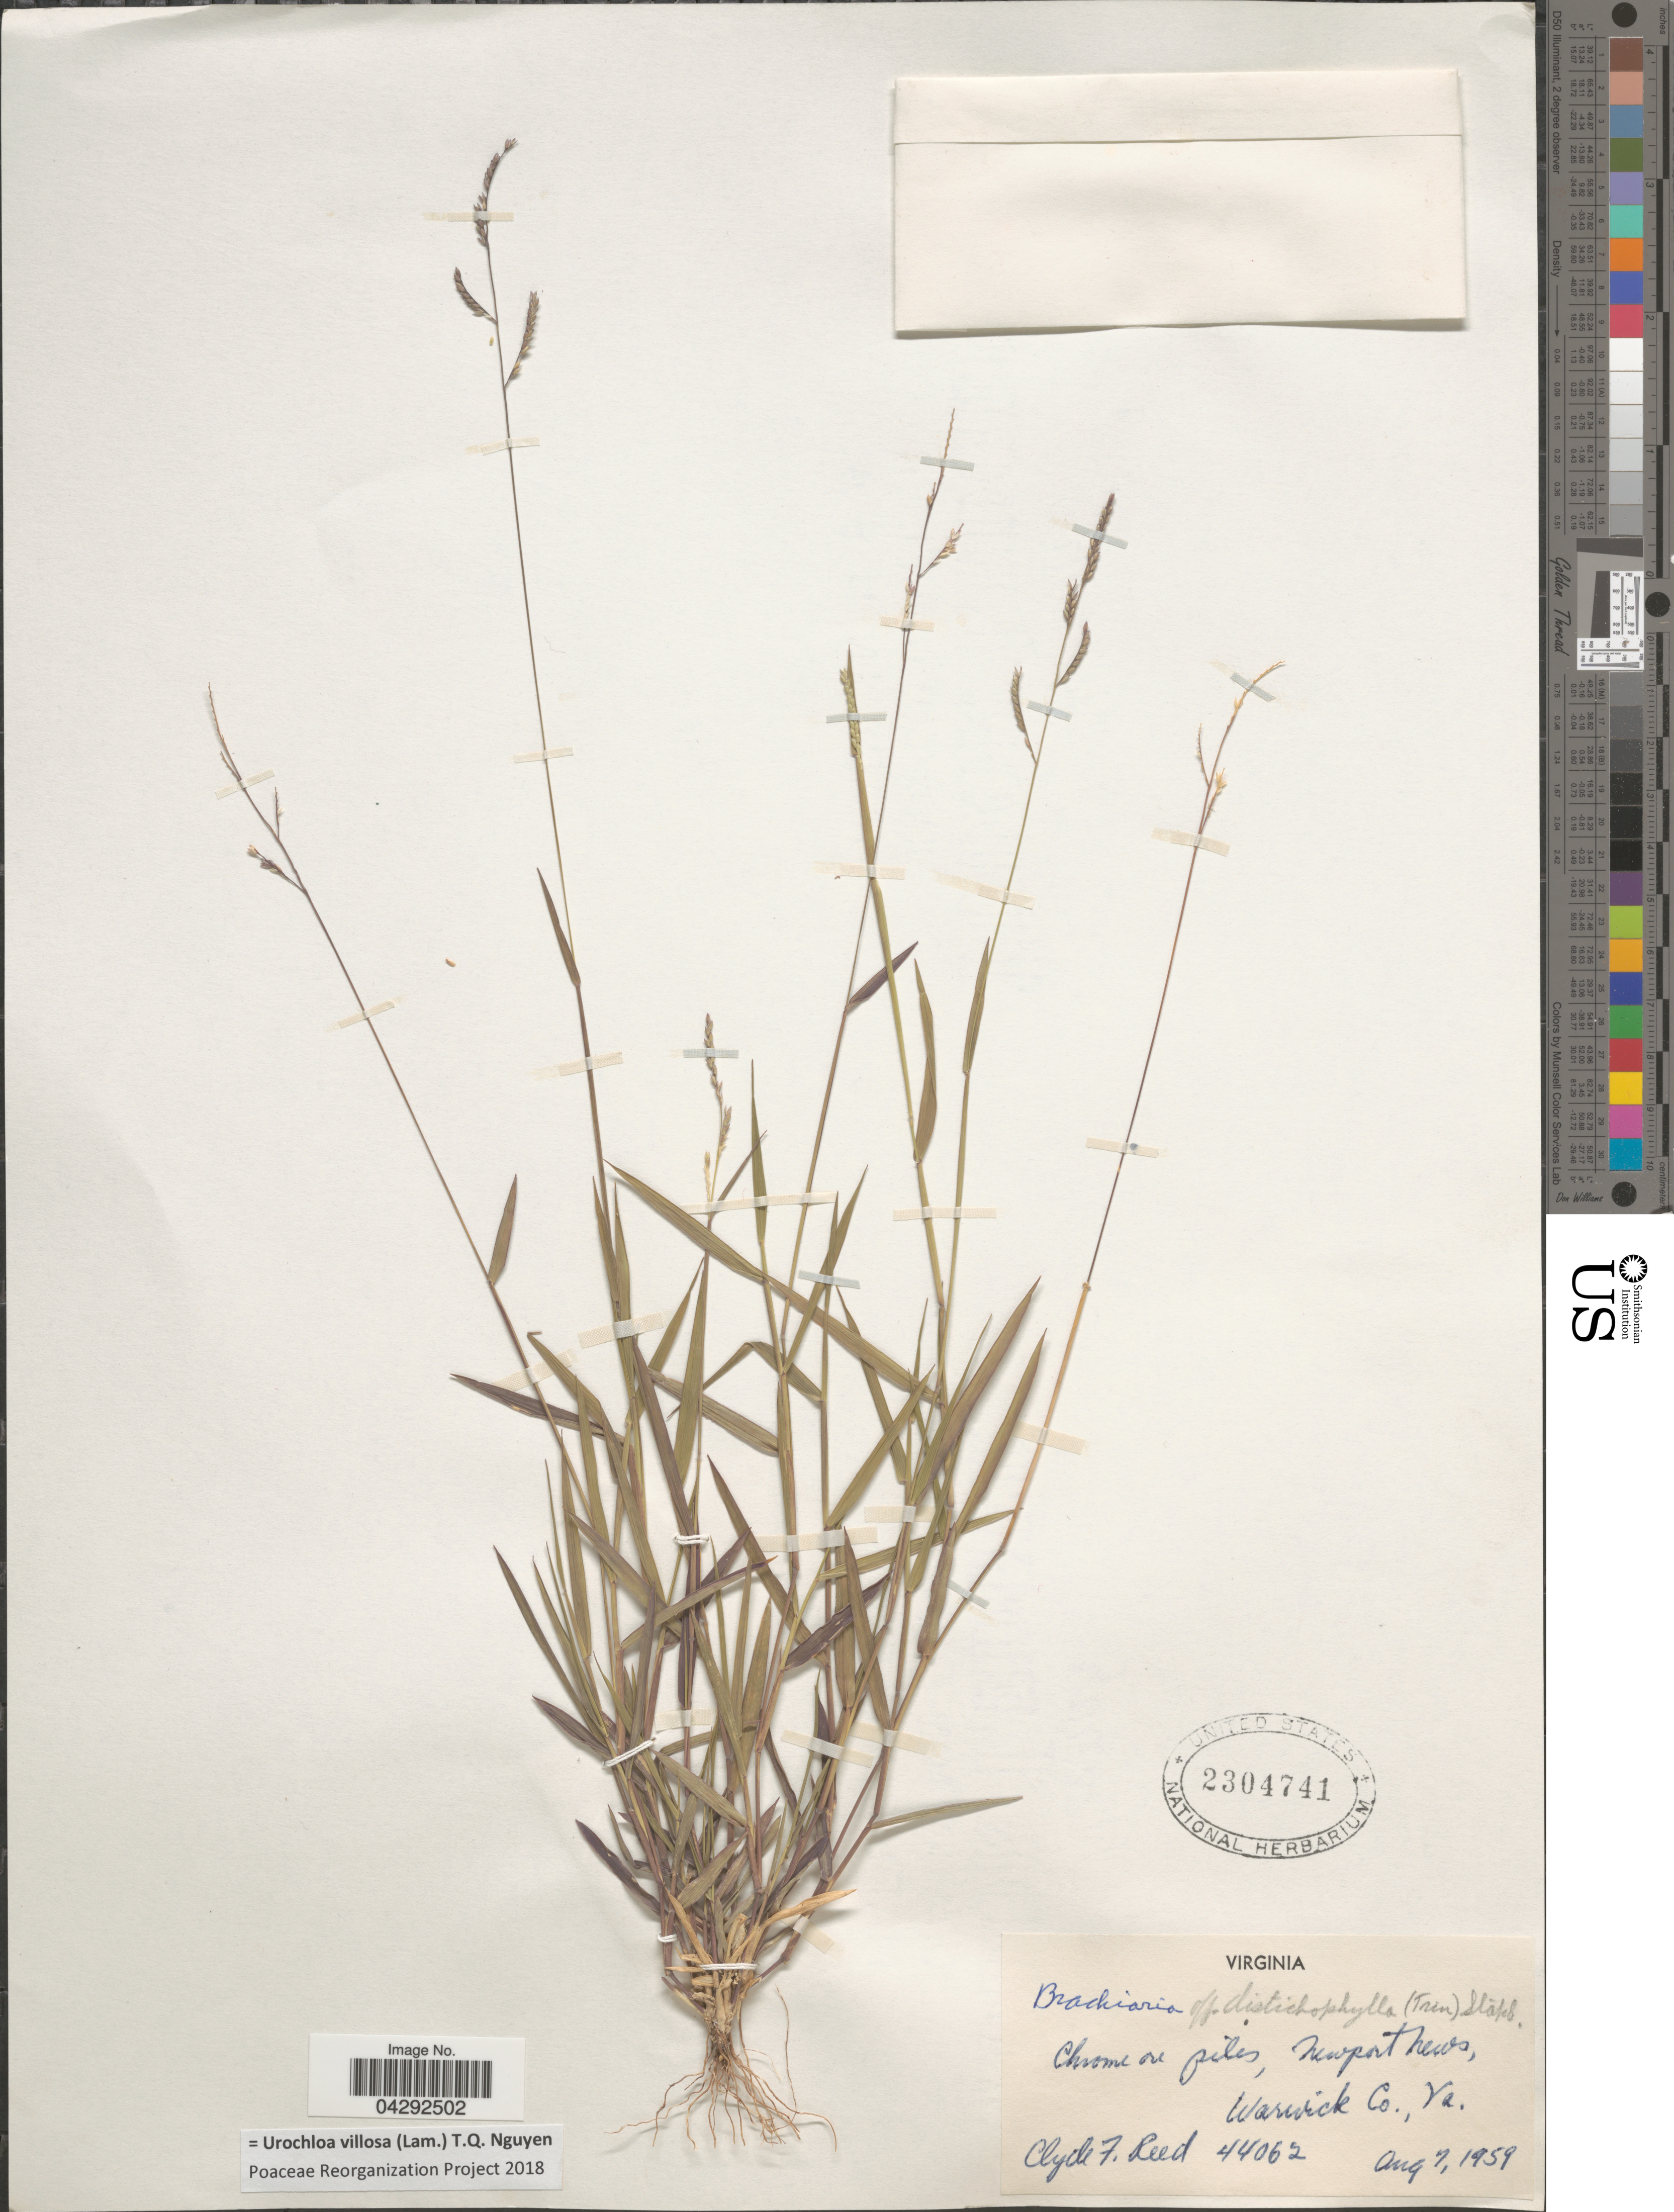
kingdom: Plantae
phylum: Tracheophyta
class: Liliopsida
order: Poales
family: Poaceae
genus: Urochloa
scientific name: Urochloa villosa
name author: (Lam.) T.Q. Nguyen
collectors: C. F. Reed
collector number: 44062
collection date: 1959-08-07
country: United States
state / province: Virginia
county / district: City of Newport News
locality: Chrome ore piles, Newportnews, Warwick Co.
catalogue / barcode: US 2304741